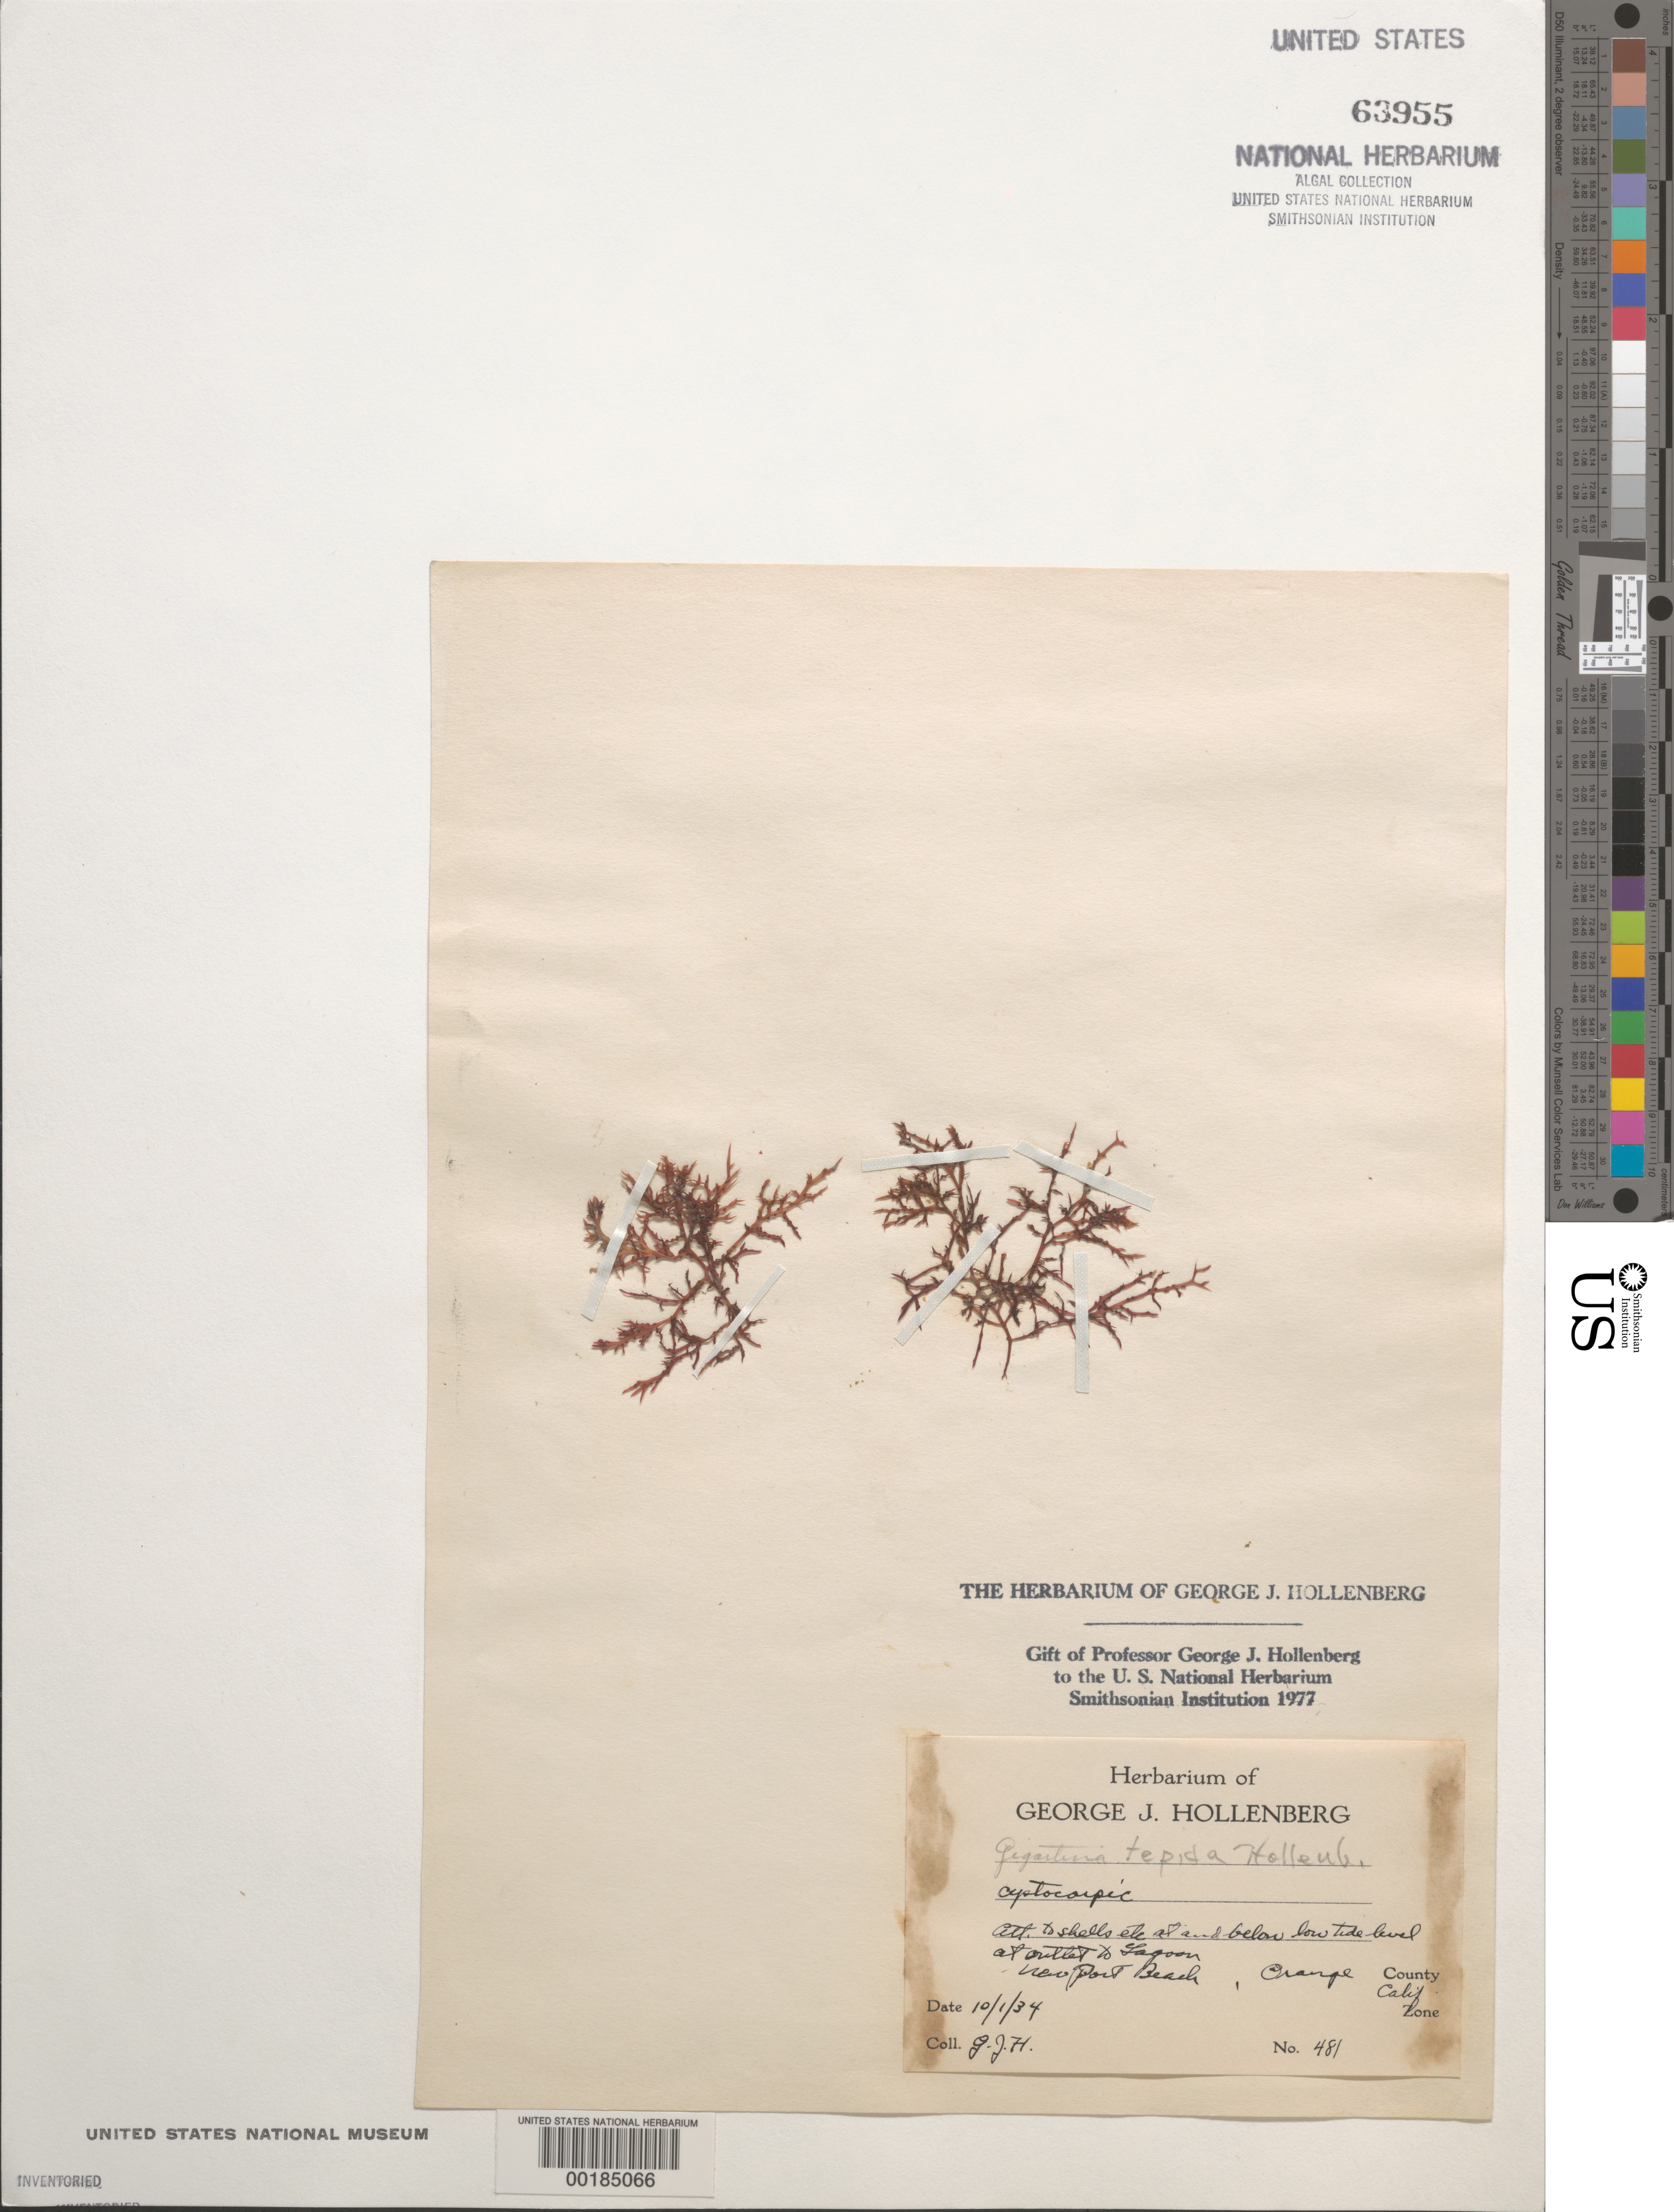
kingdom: Plantae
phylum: Rhodophyta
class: Florideophyceae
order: Gigartinales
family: Gigartinaceae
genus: Chondracanthus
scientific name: Chondracanthus tepidus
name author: (Hollenb.) Guiry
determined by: Algae name updating Project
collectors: G. Hollenberg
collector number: GJH 481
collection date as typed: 01 Oct 1934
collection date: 1934-10-01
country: United States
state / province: California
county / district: Orange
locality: Newport Beach, lagoon outlet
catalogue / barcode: US 63955